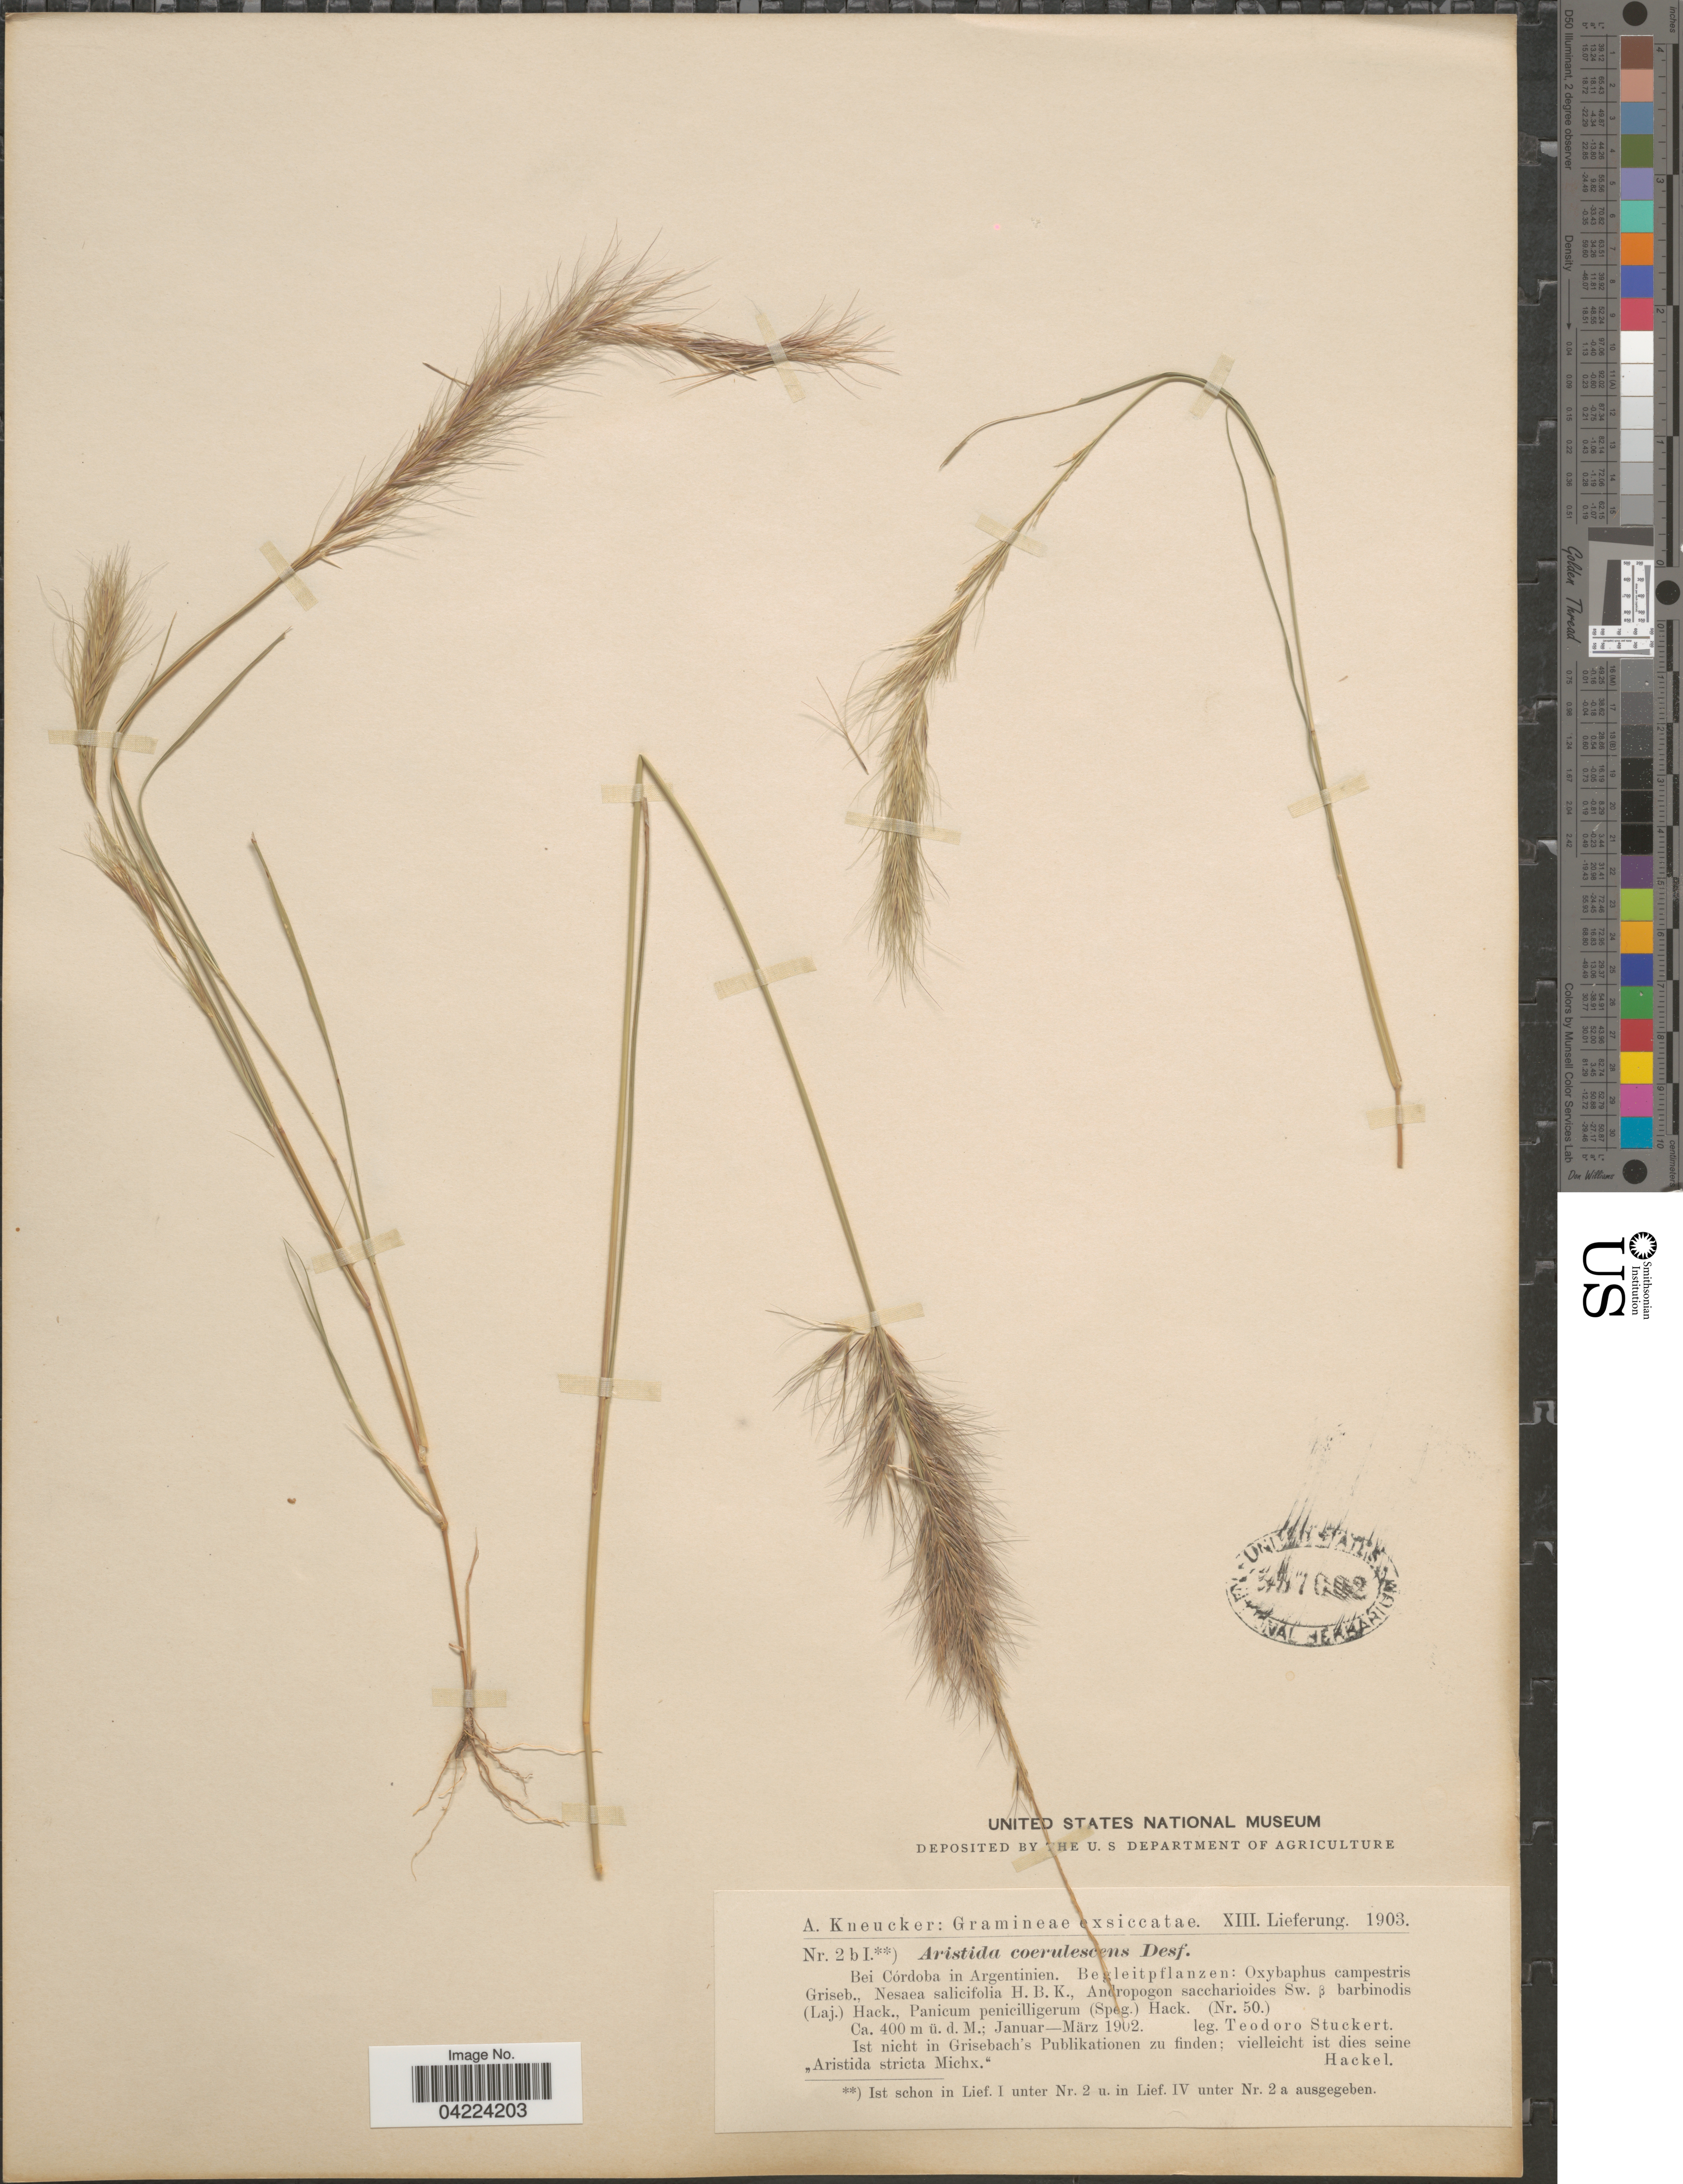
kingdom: Plantae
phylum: Tracheophyta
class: Liliopsida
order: Poales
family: Poaceae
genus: Aristida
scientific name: Aristida adscensionis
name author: L.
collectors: T. Stuckert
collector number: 2b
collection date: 1902-01/1902-03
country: Argentina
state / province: Cordoba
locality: Bei Córdoba in Argentinien.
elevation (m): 400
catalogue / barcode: US 557002